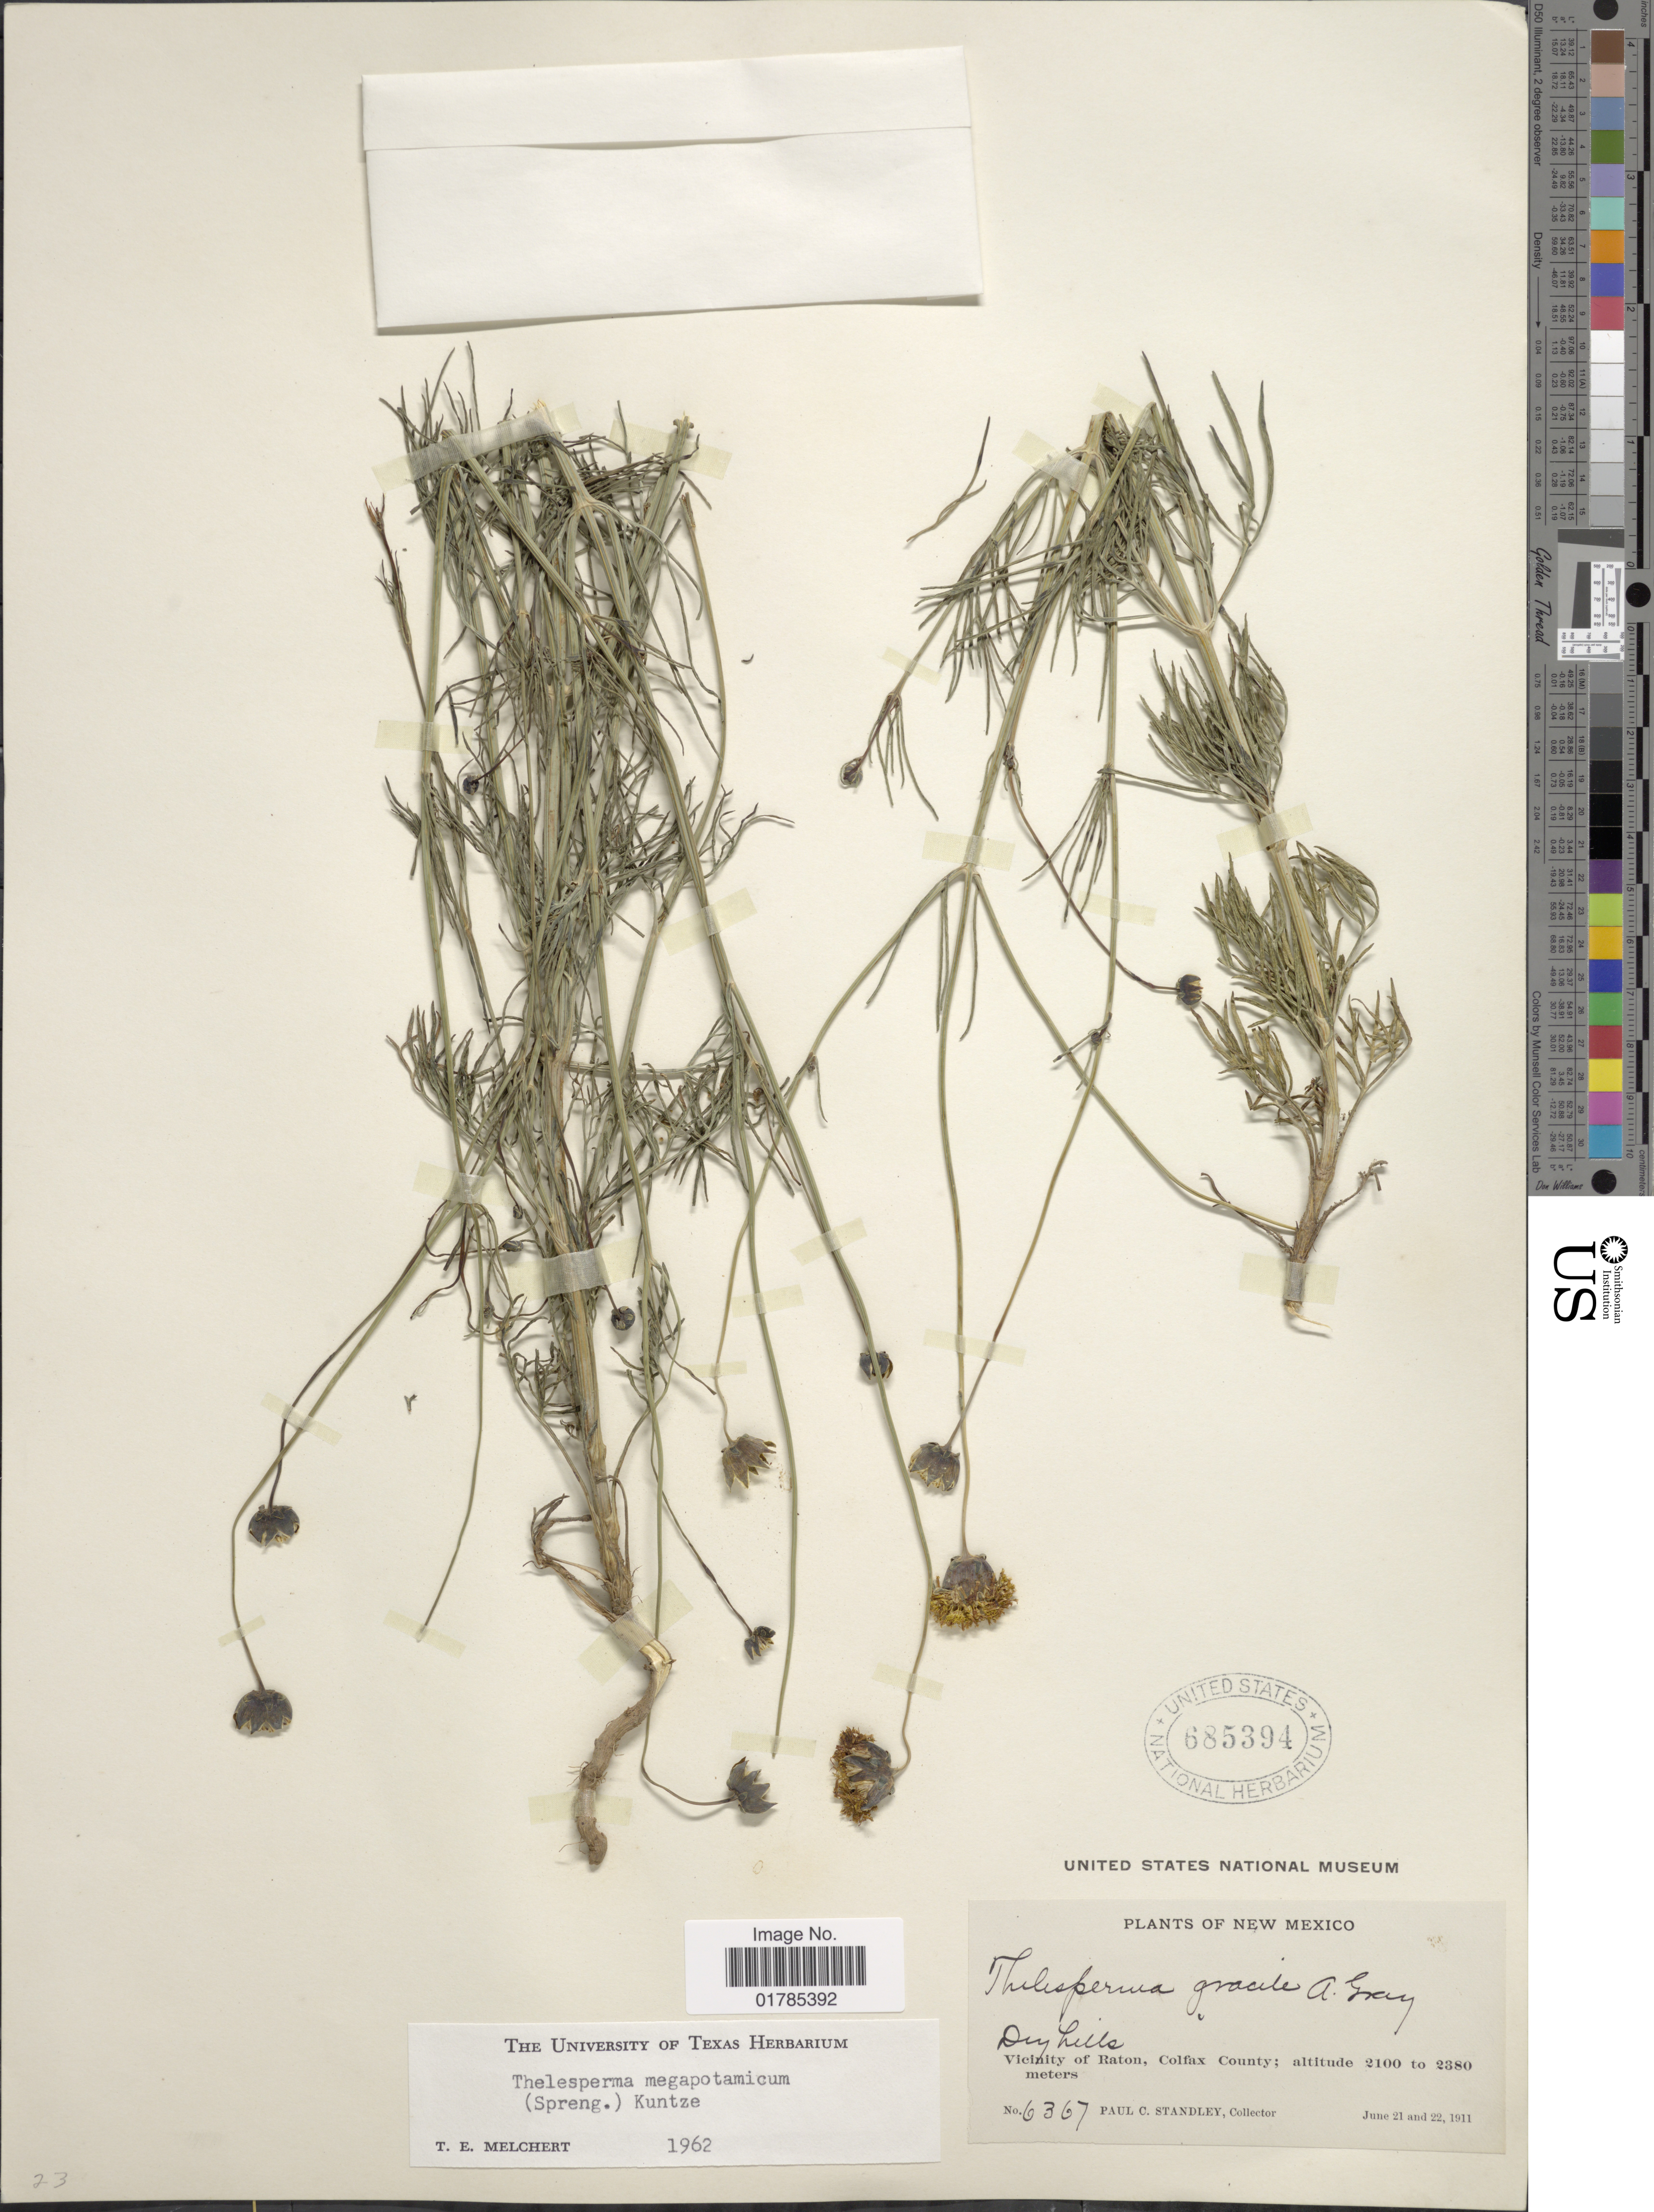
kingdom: Plantae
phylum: Tracheophyta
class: Magnoliopsida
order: Asterales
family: Asteraceae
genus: Thelesperma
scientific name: Thelesperma megapotamicum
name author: (Spreng.) Herter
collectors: P. C. Standley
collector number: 6367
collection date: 1911-06-21/1911-06-22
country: United States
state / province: New Mexico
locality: Vicinity of raton, Colfax County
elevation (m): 2100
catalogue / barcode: US 685394